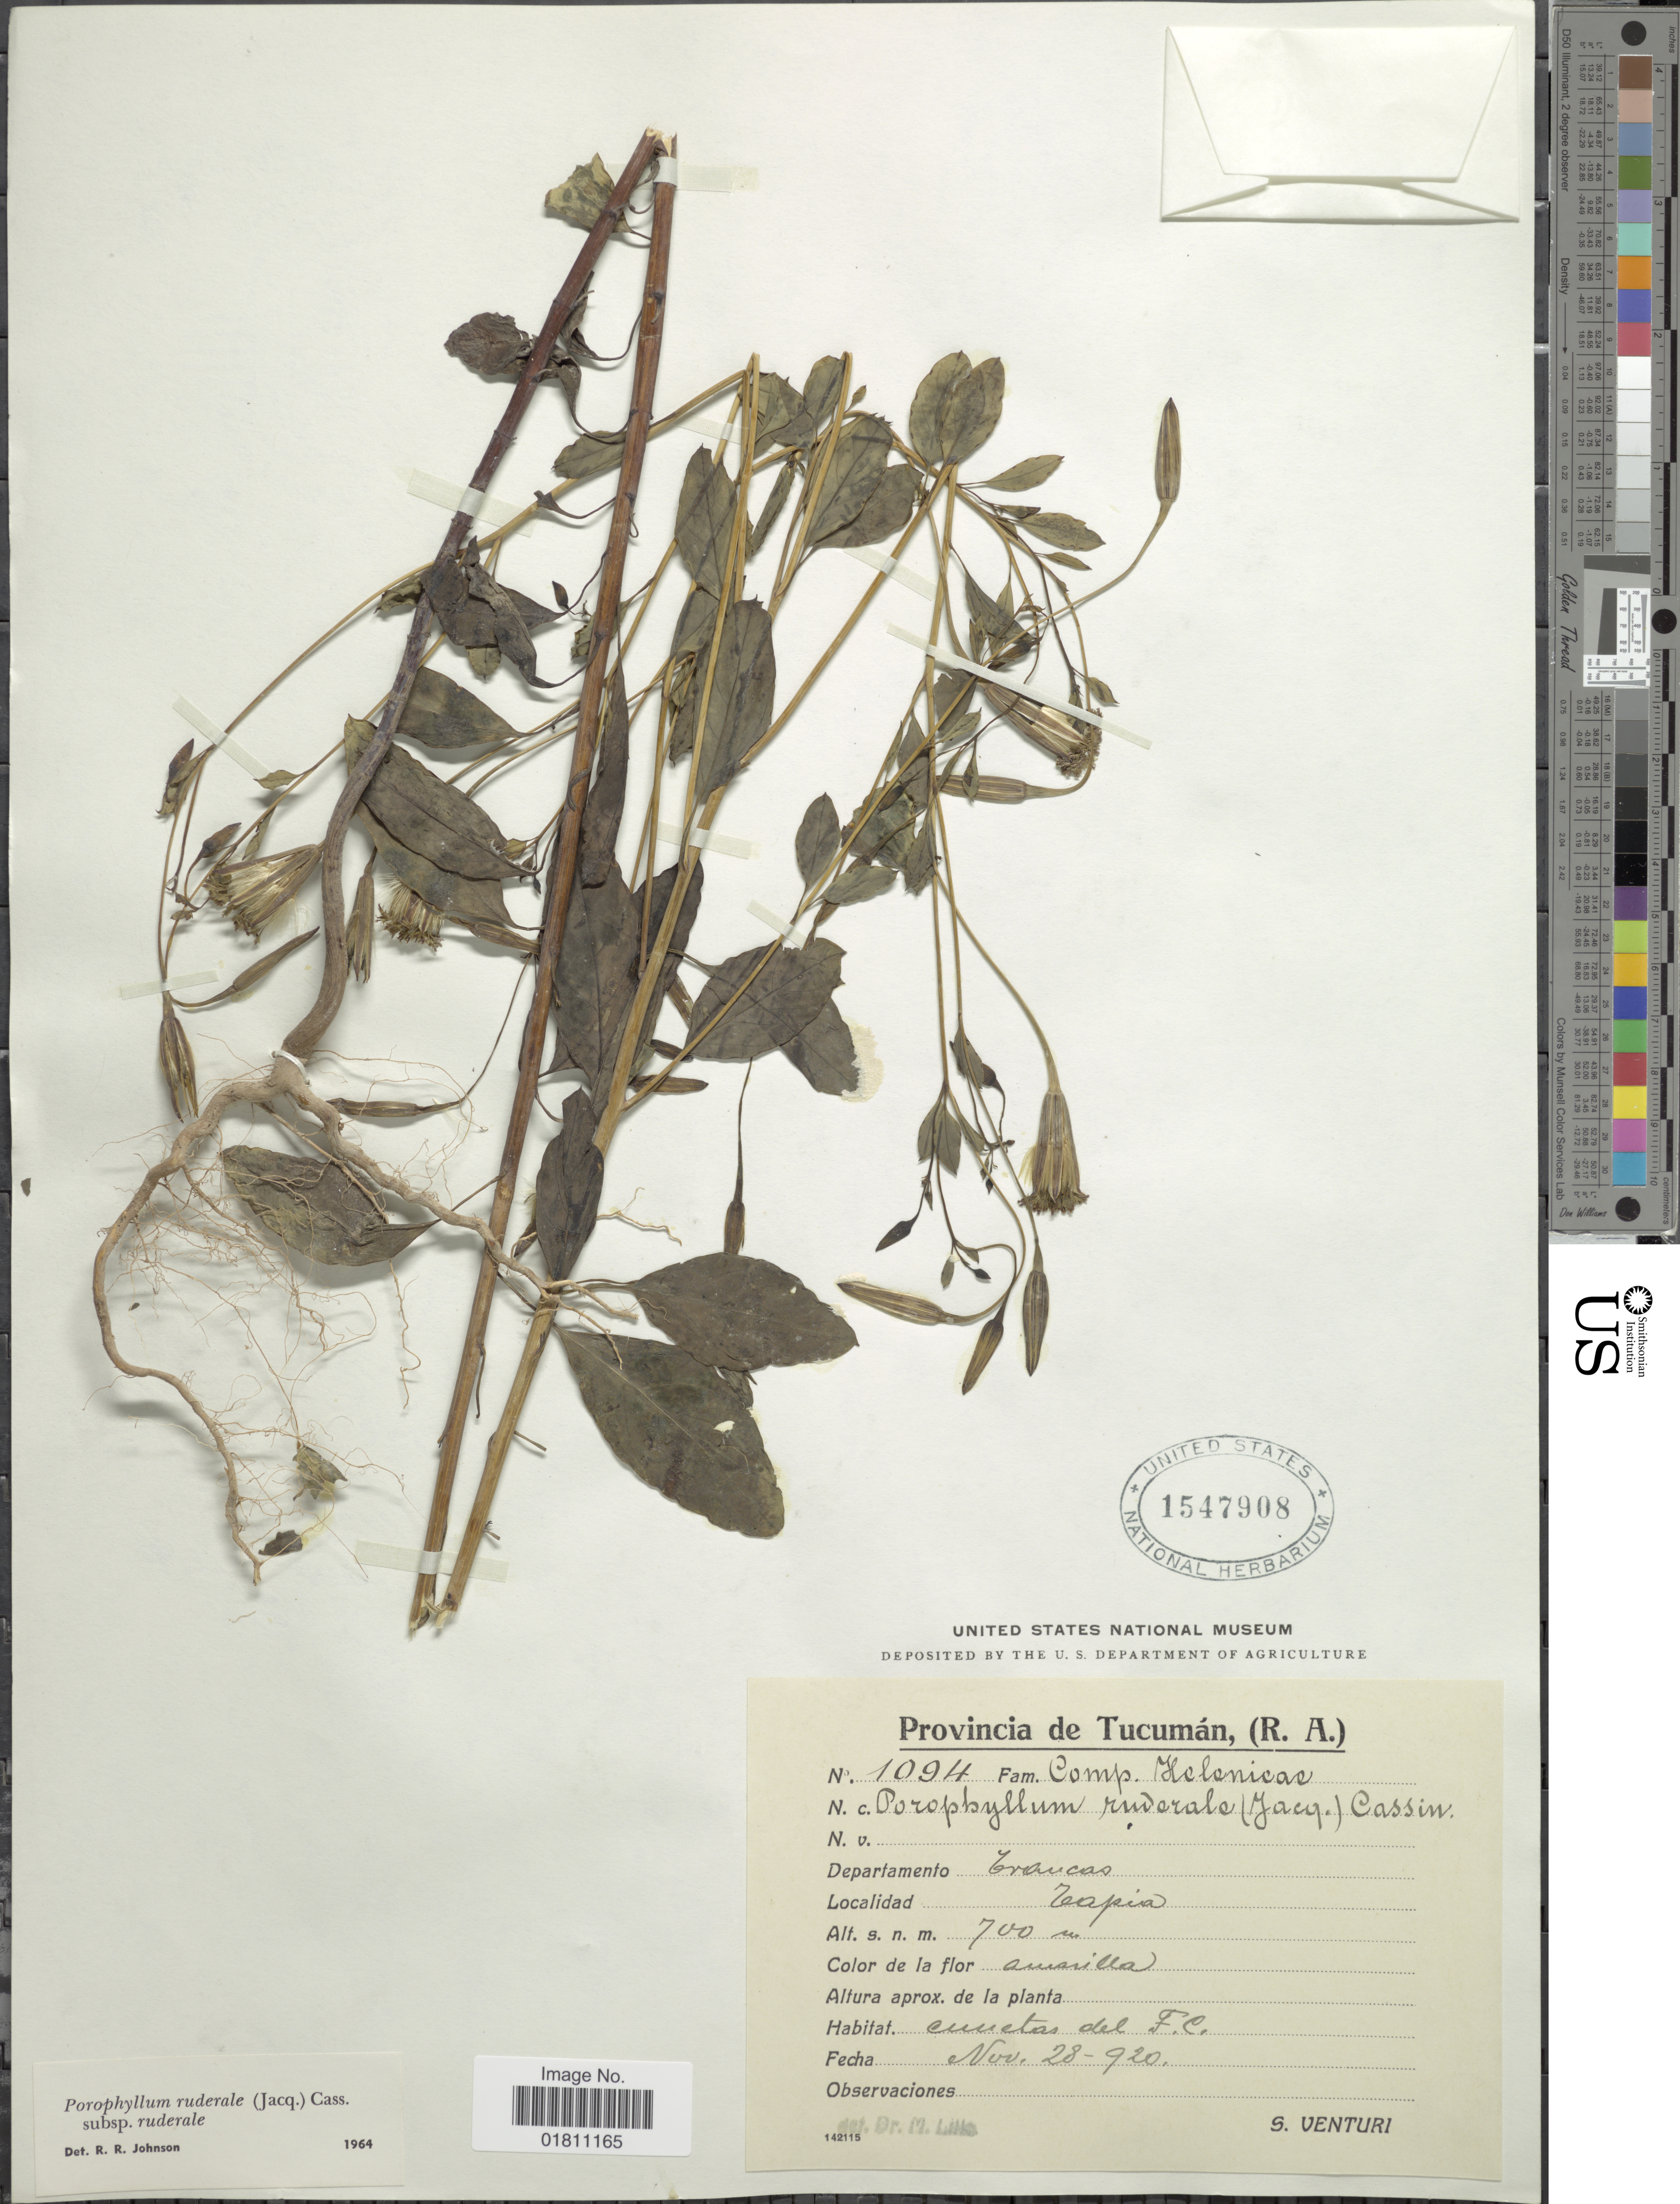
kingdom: Plantae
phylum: Tracheophyta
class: Magnoliopsida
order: Asterales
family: Asteraceae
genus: Porophyllum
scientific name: Porophyllum ruderale subsp. ruderale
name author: (Jacq.) Cass.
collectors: S. Venturi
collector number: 1094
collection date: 1920-11-28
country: Argentina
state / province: Tucuman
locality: Departamento Trancas. Tapina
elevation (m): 700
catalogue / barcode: US 1547908